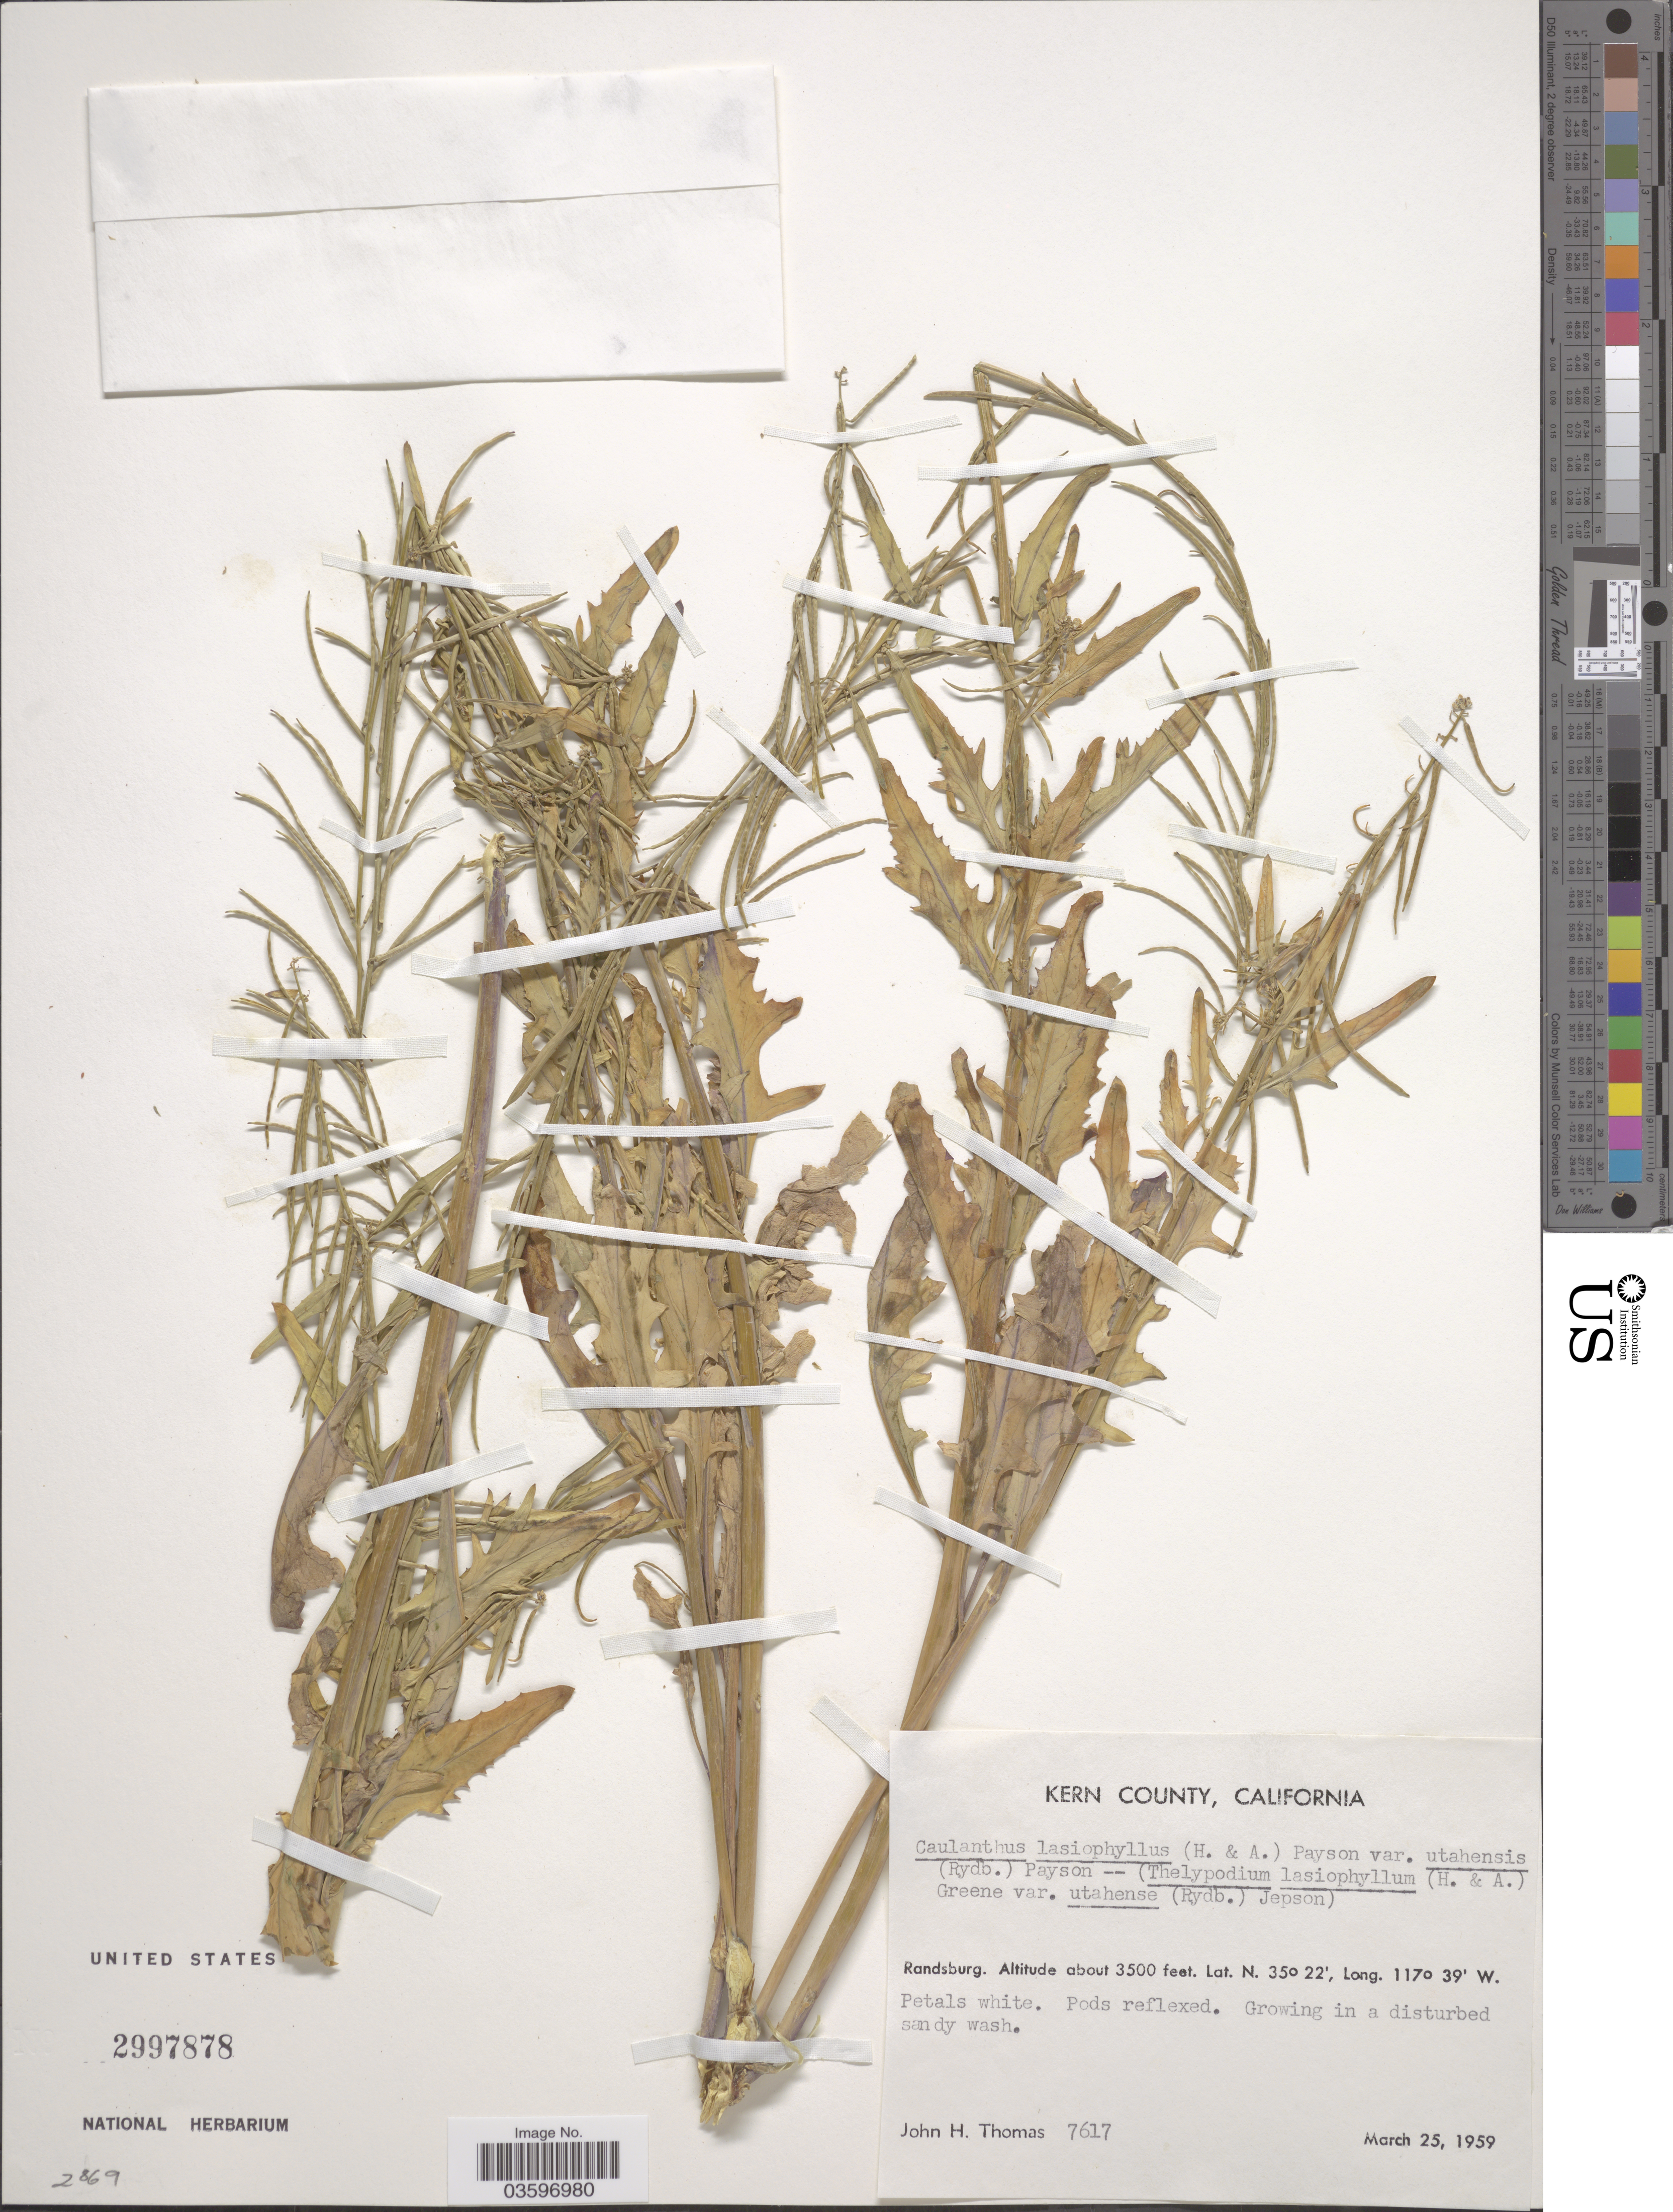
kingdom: Plantae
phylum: Tracheophyta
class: Magnoliopsida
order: Brassicales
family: Brassicaceae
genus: Caulanthus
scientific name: Caulanthus lasiophyllus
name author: (Hook. & Arn.) Payson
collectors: J. H. Thomas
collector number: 7617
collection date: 1959-03-25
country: United States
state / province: California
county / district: Kern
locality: Kern County. Randsburg.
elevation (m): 1067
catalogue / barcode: US 2997878